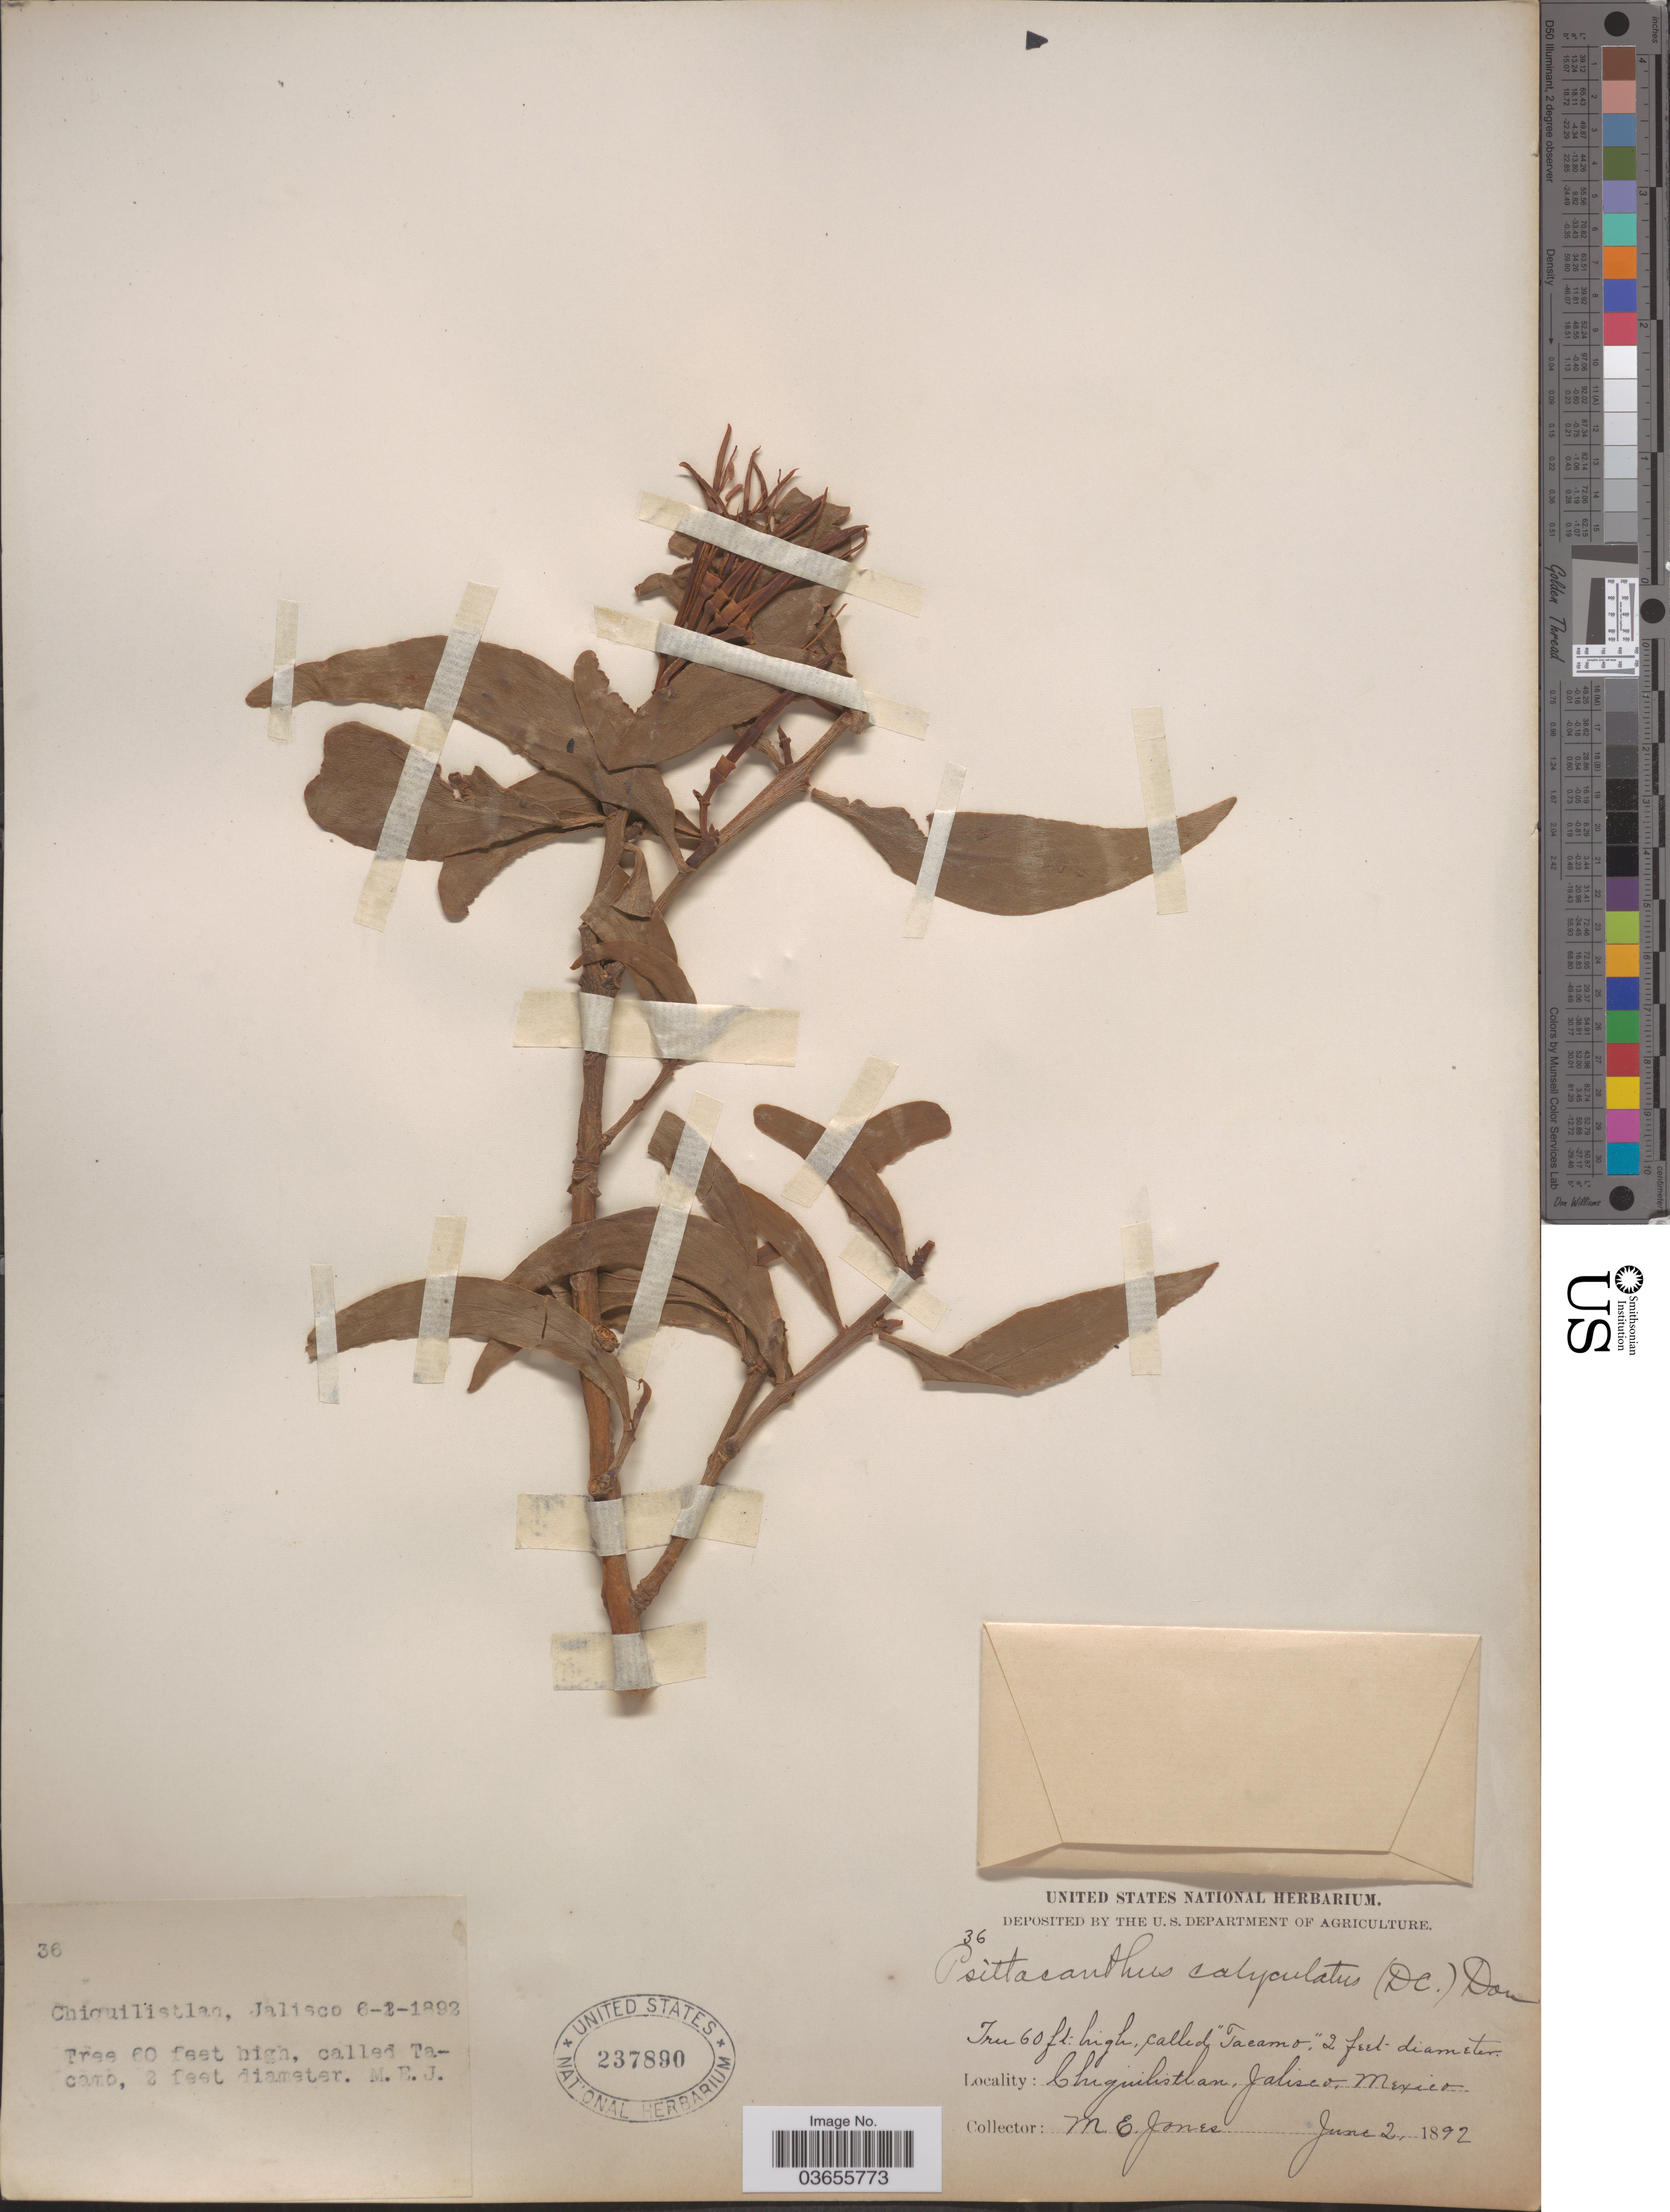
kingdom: Plantae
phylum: Tracheophyta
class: Magnoliopsida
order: Santalales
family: Loranthaceae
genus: Psittacanthus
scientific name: Psittacanthus sp.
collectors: M. E. Jones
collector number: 36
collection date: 1892-06-02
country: Mexico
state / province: Jalisco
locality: Chiquilistlan.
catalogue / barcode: US 237890